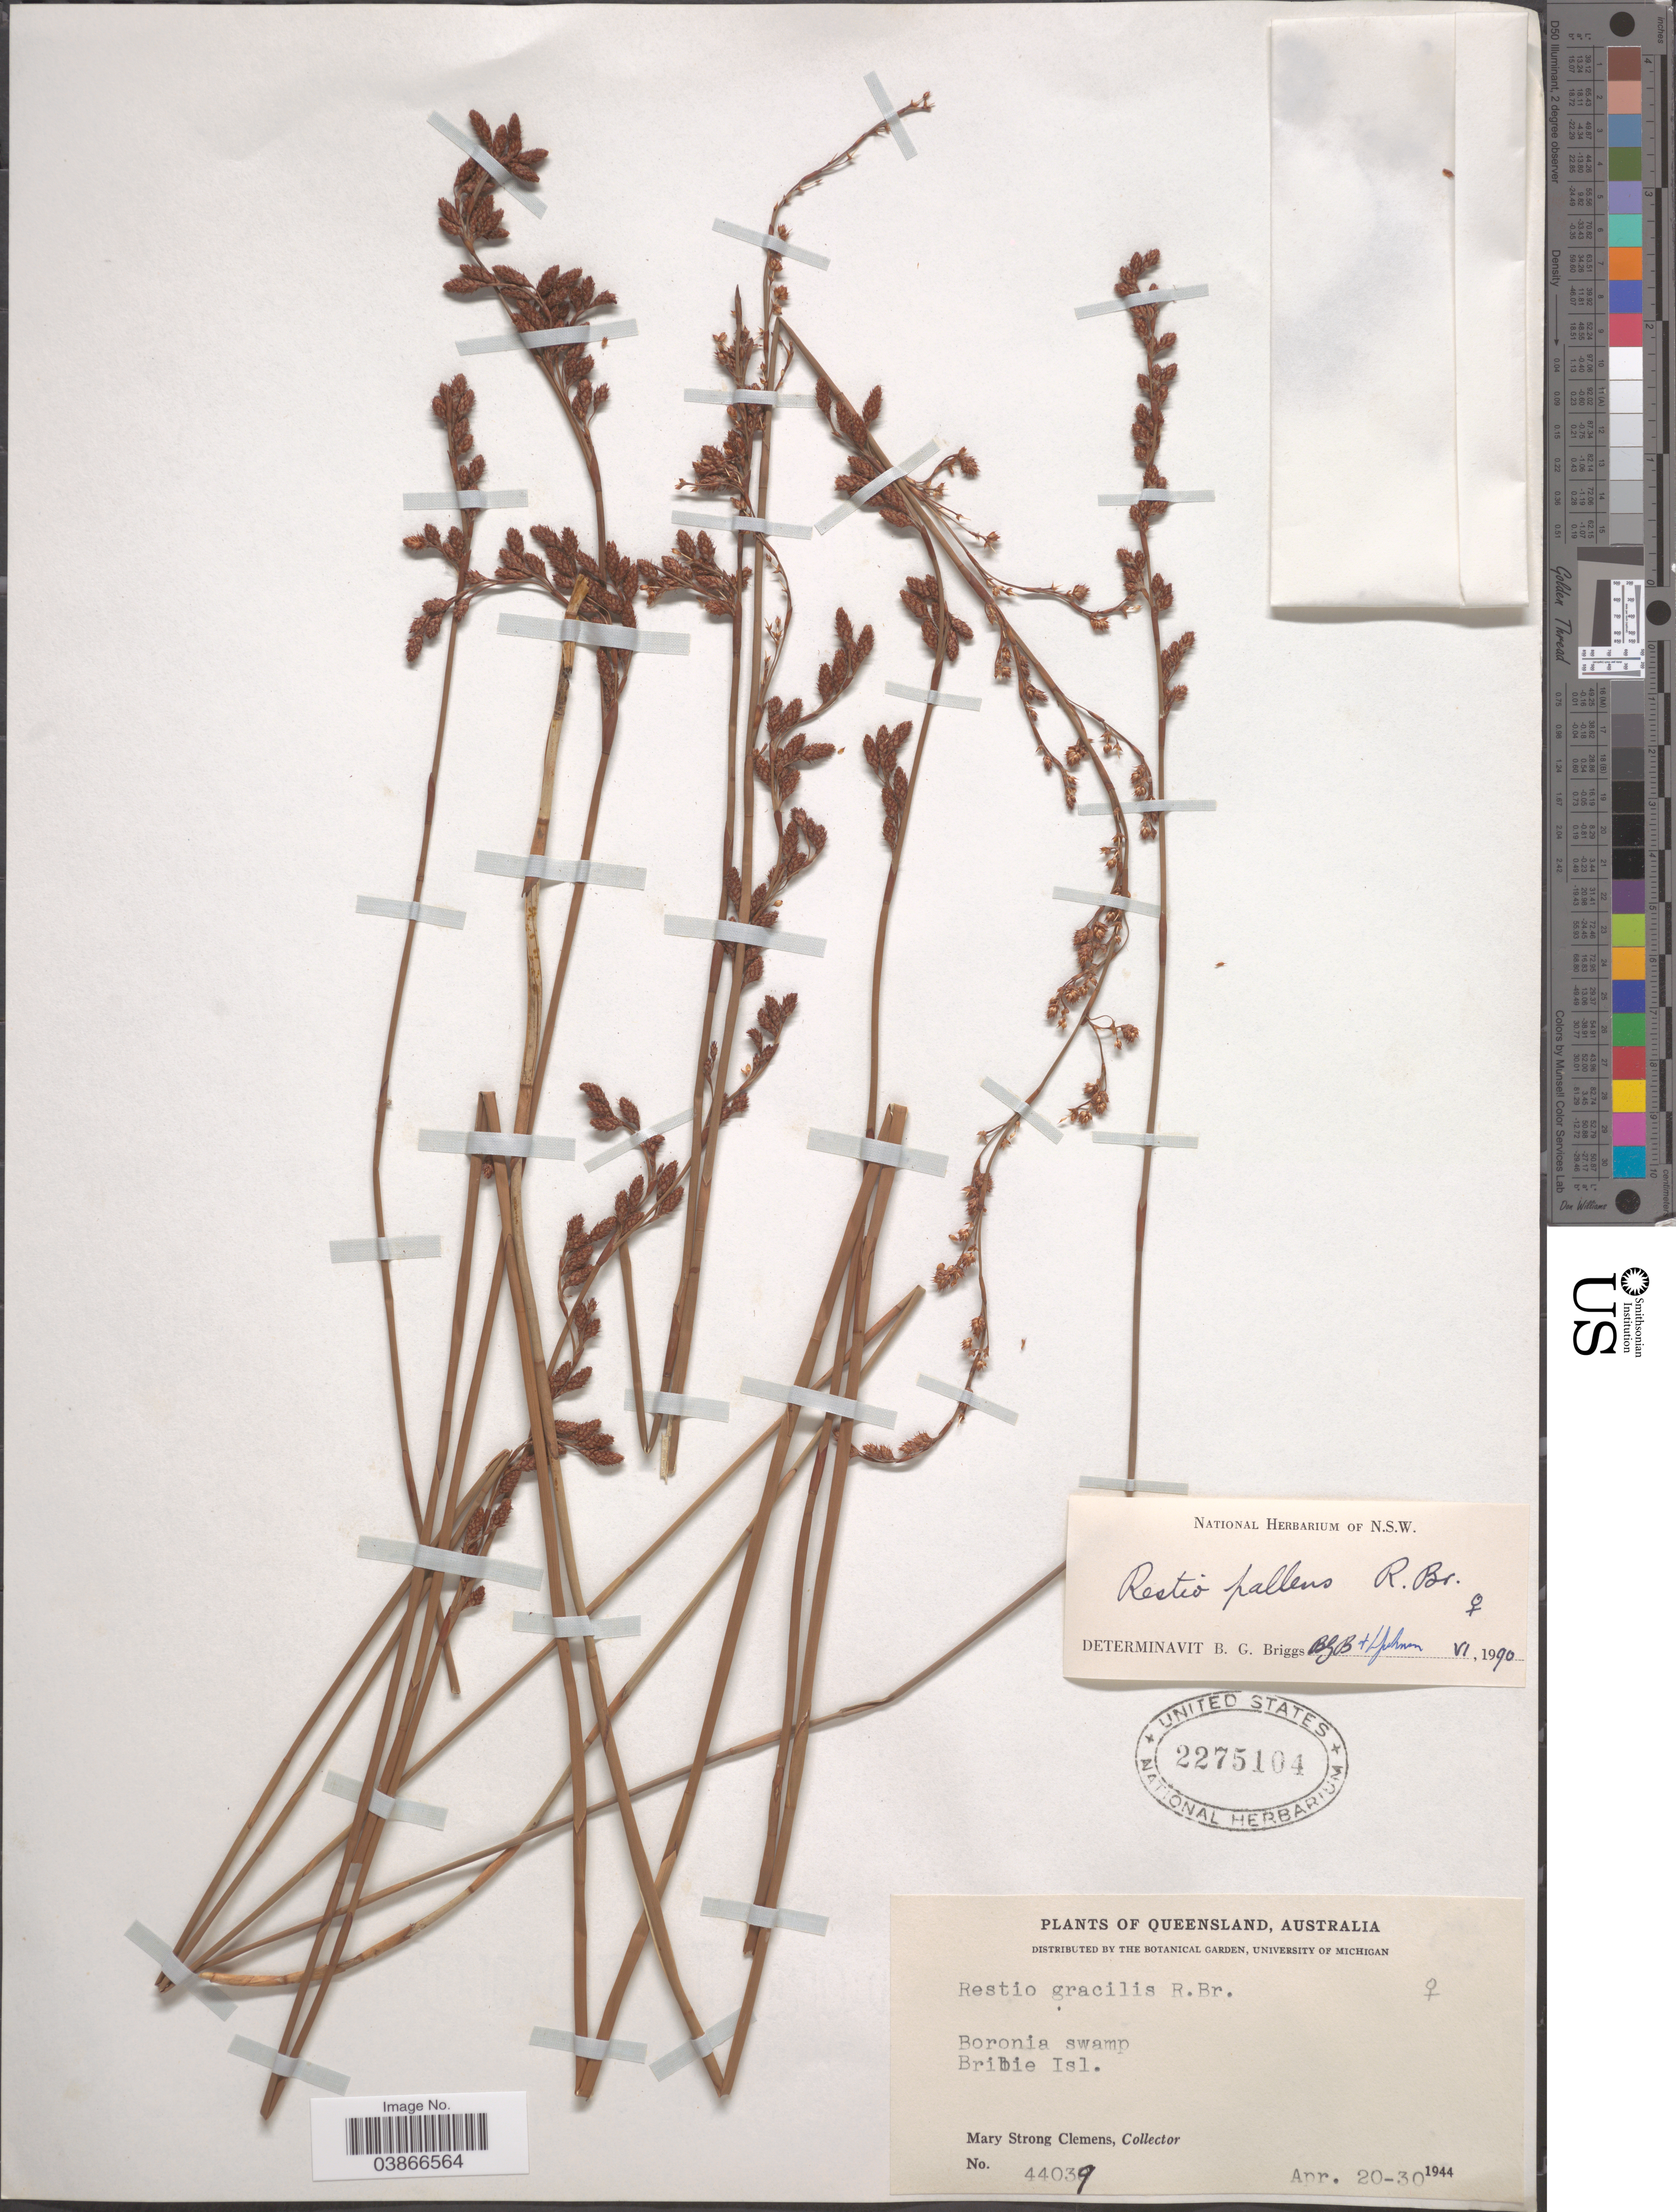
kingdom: Plantae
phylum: Tracheophyta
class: Liliopsida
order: Poales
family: Restionaceae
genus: Baloskion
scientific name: Baloskion pallens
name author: (R. Br.) B.G. Briggs & L.A.S. Johnson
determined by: Strong, Mark T., (BOT), Smithsonian Institution - National Museum of Natural History (UNITED STATES)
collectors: M. S. Clemens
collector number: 44039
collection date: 1944-04-20/1944-04-30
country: Australia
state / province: Queensland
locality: Boronia swamp. Bribie Isl.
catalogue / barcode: US 2275104